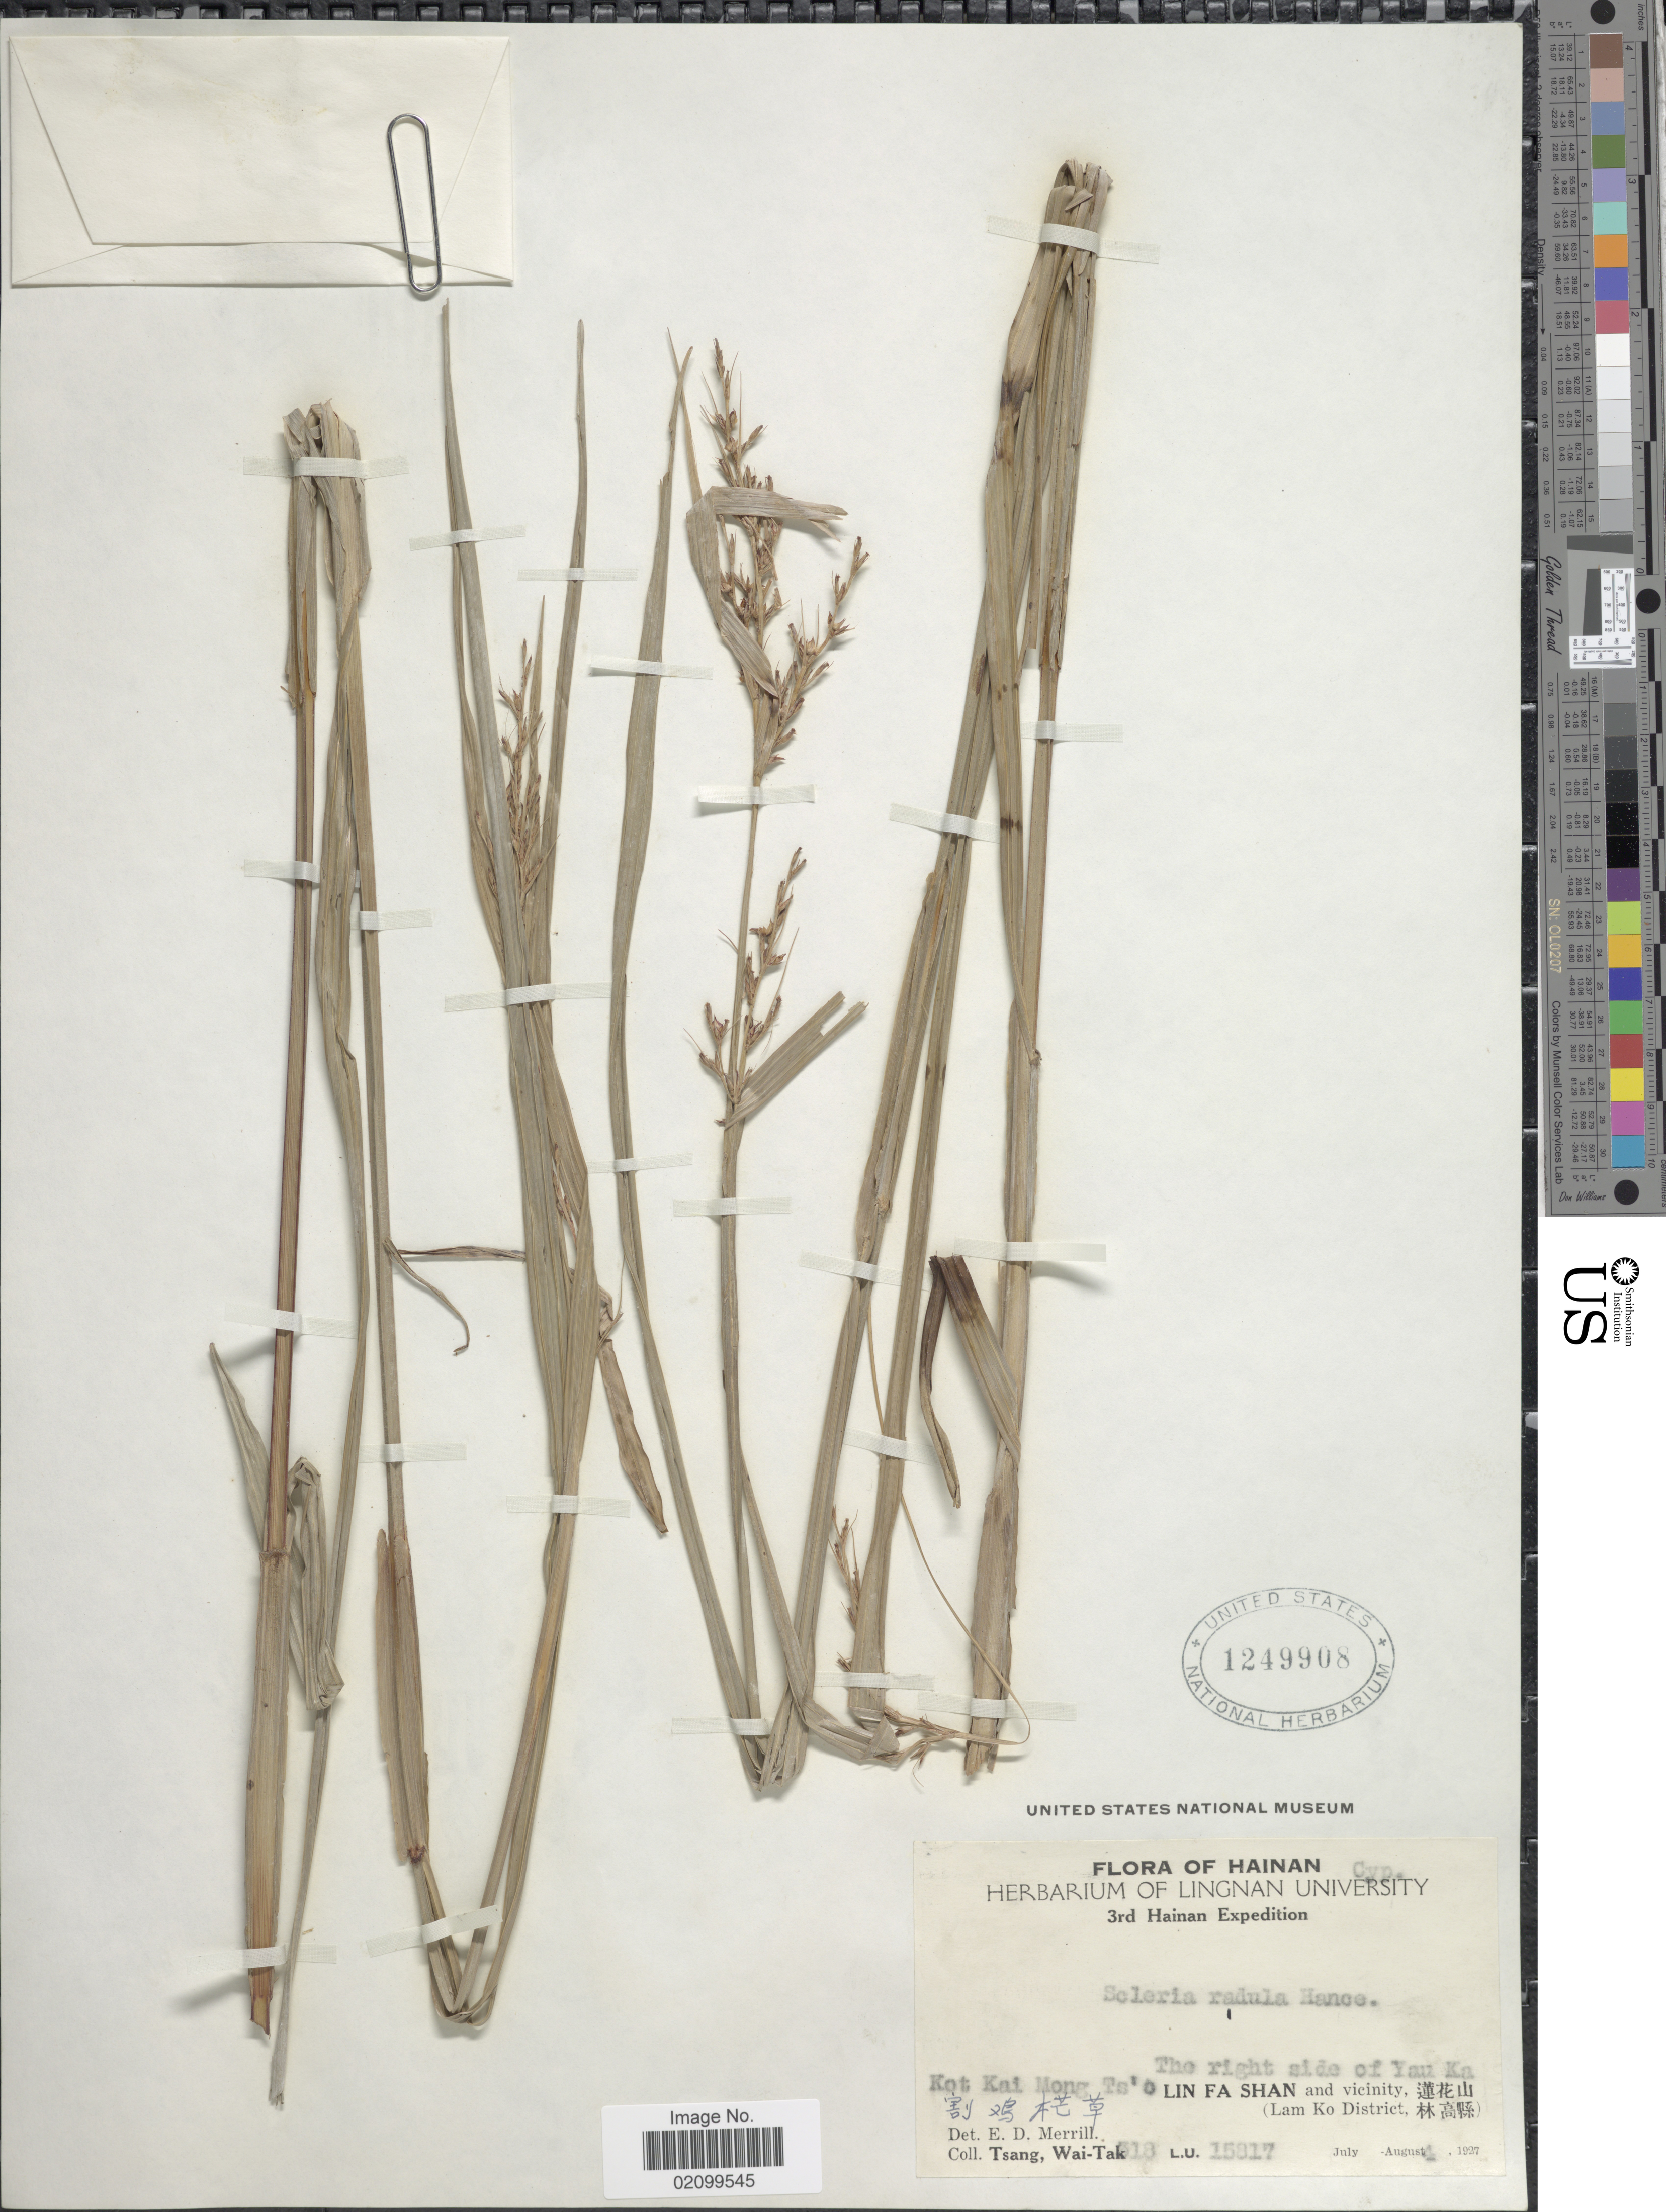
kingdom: Plantae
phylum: Tracheophyta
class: Liliopsida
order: Poales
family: Cyperaceae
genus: Scleria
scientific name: Scleria radula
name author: Hance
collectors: W. T. Tsang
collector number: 518/L.U.15817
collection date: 1927-08-04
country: China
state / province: Hainan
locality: The right side of Yau Ka, Kot Kai Mong Ts'o, Lin Fa Shan and Vicinity, (Lam Ko District)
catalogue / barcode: US 1249908